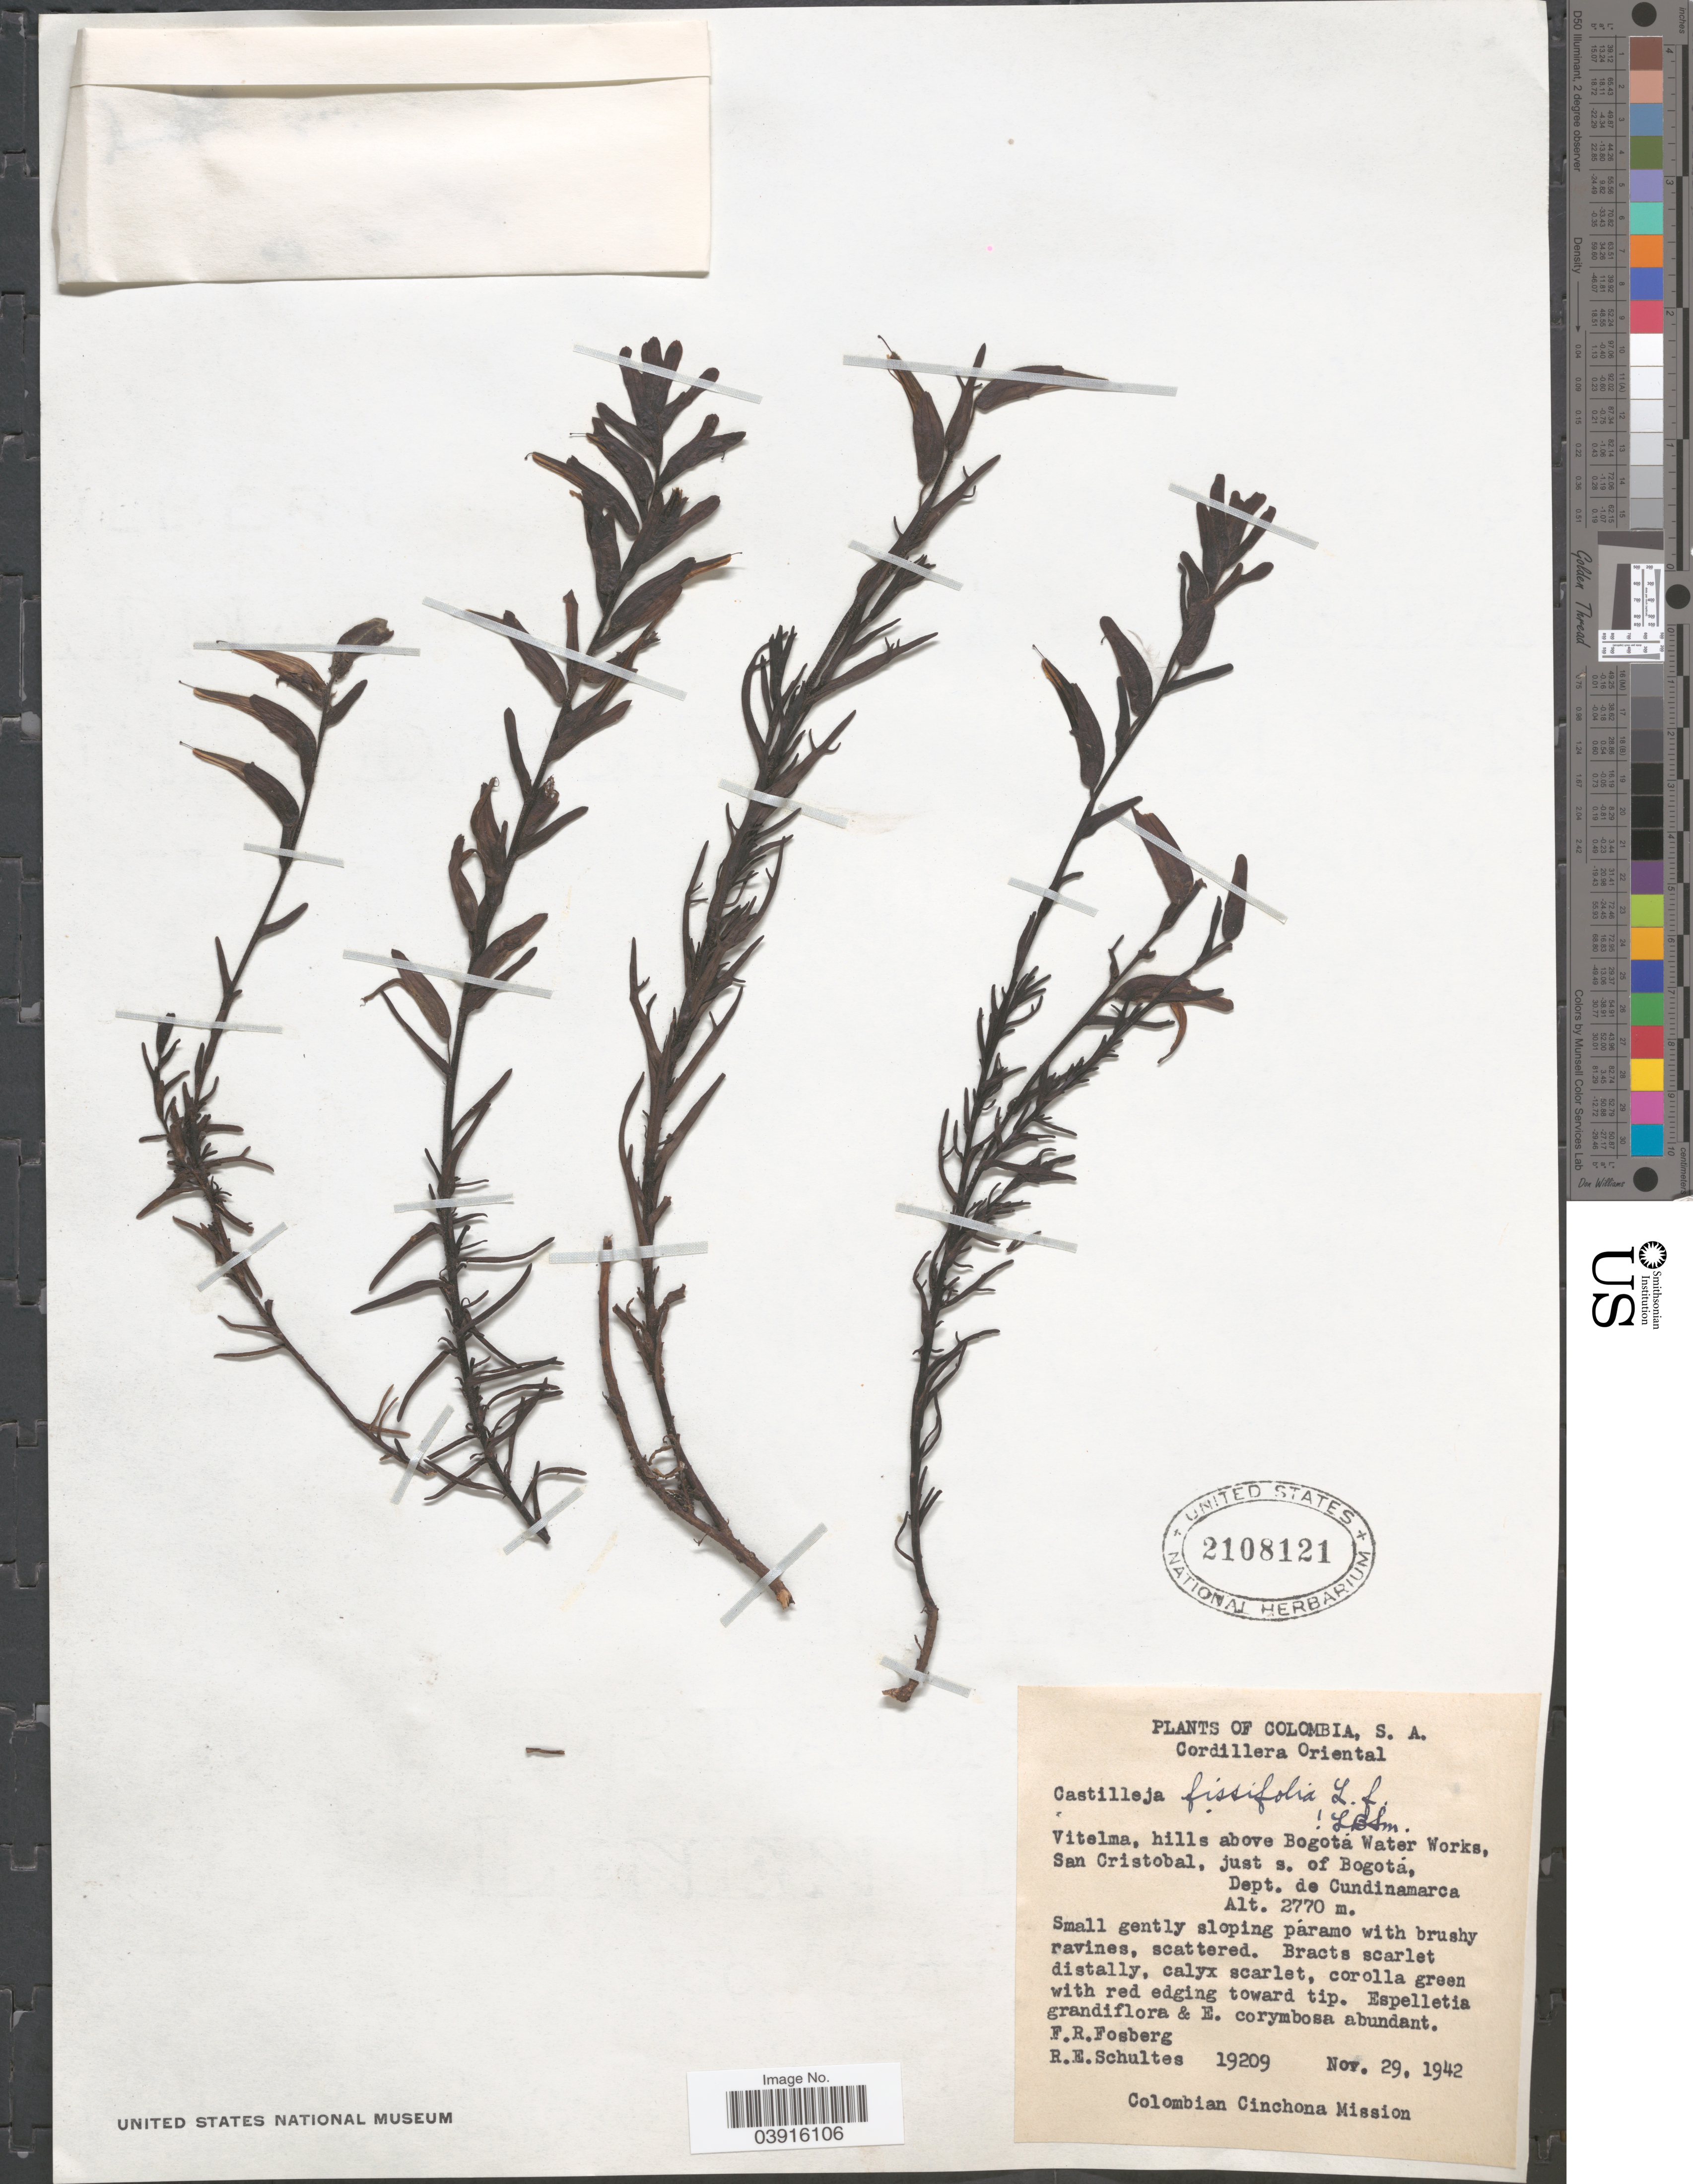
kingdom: Plantae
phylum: Tracheophyta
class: Magnoliopsida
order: Lamiales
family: Orobanchaceae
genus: Castilleja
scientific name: Castilleja fissifolia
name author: L. f.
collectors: F. R. Fosberg & R. E. Schultes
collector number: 19209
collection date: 1942-11-29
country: Colombia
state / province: Cundinamarca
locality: Cordillera Oriental. Vitelma, hills above Bogota Water Works, San Cristobal, just s. of Bogotá, Dept. de Cundinamarca.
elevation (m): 2770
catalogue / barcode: US 2108121